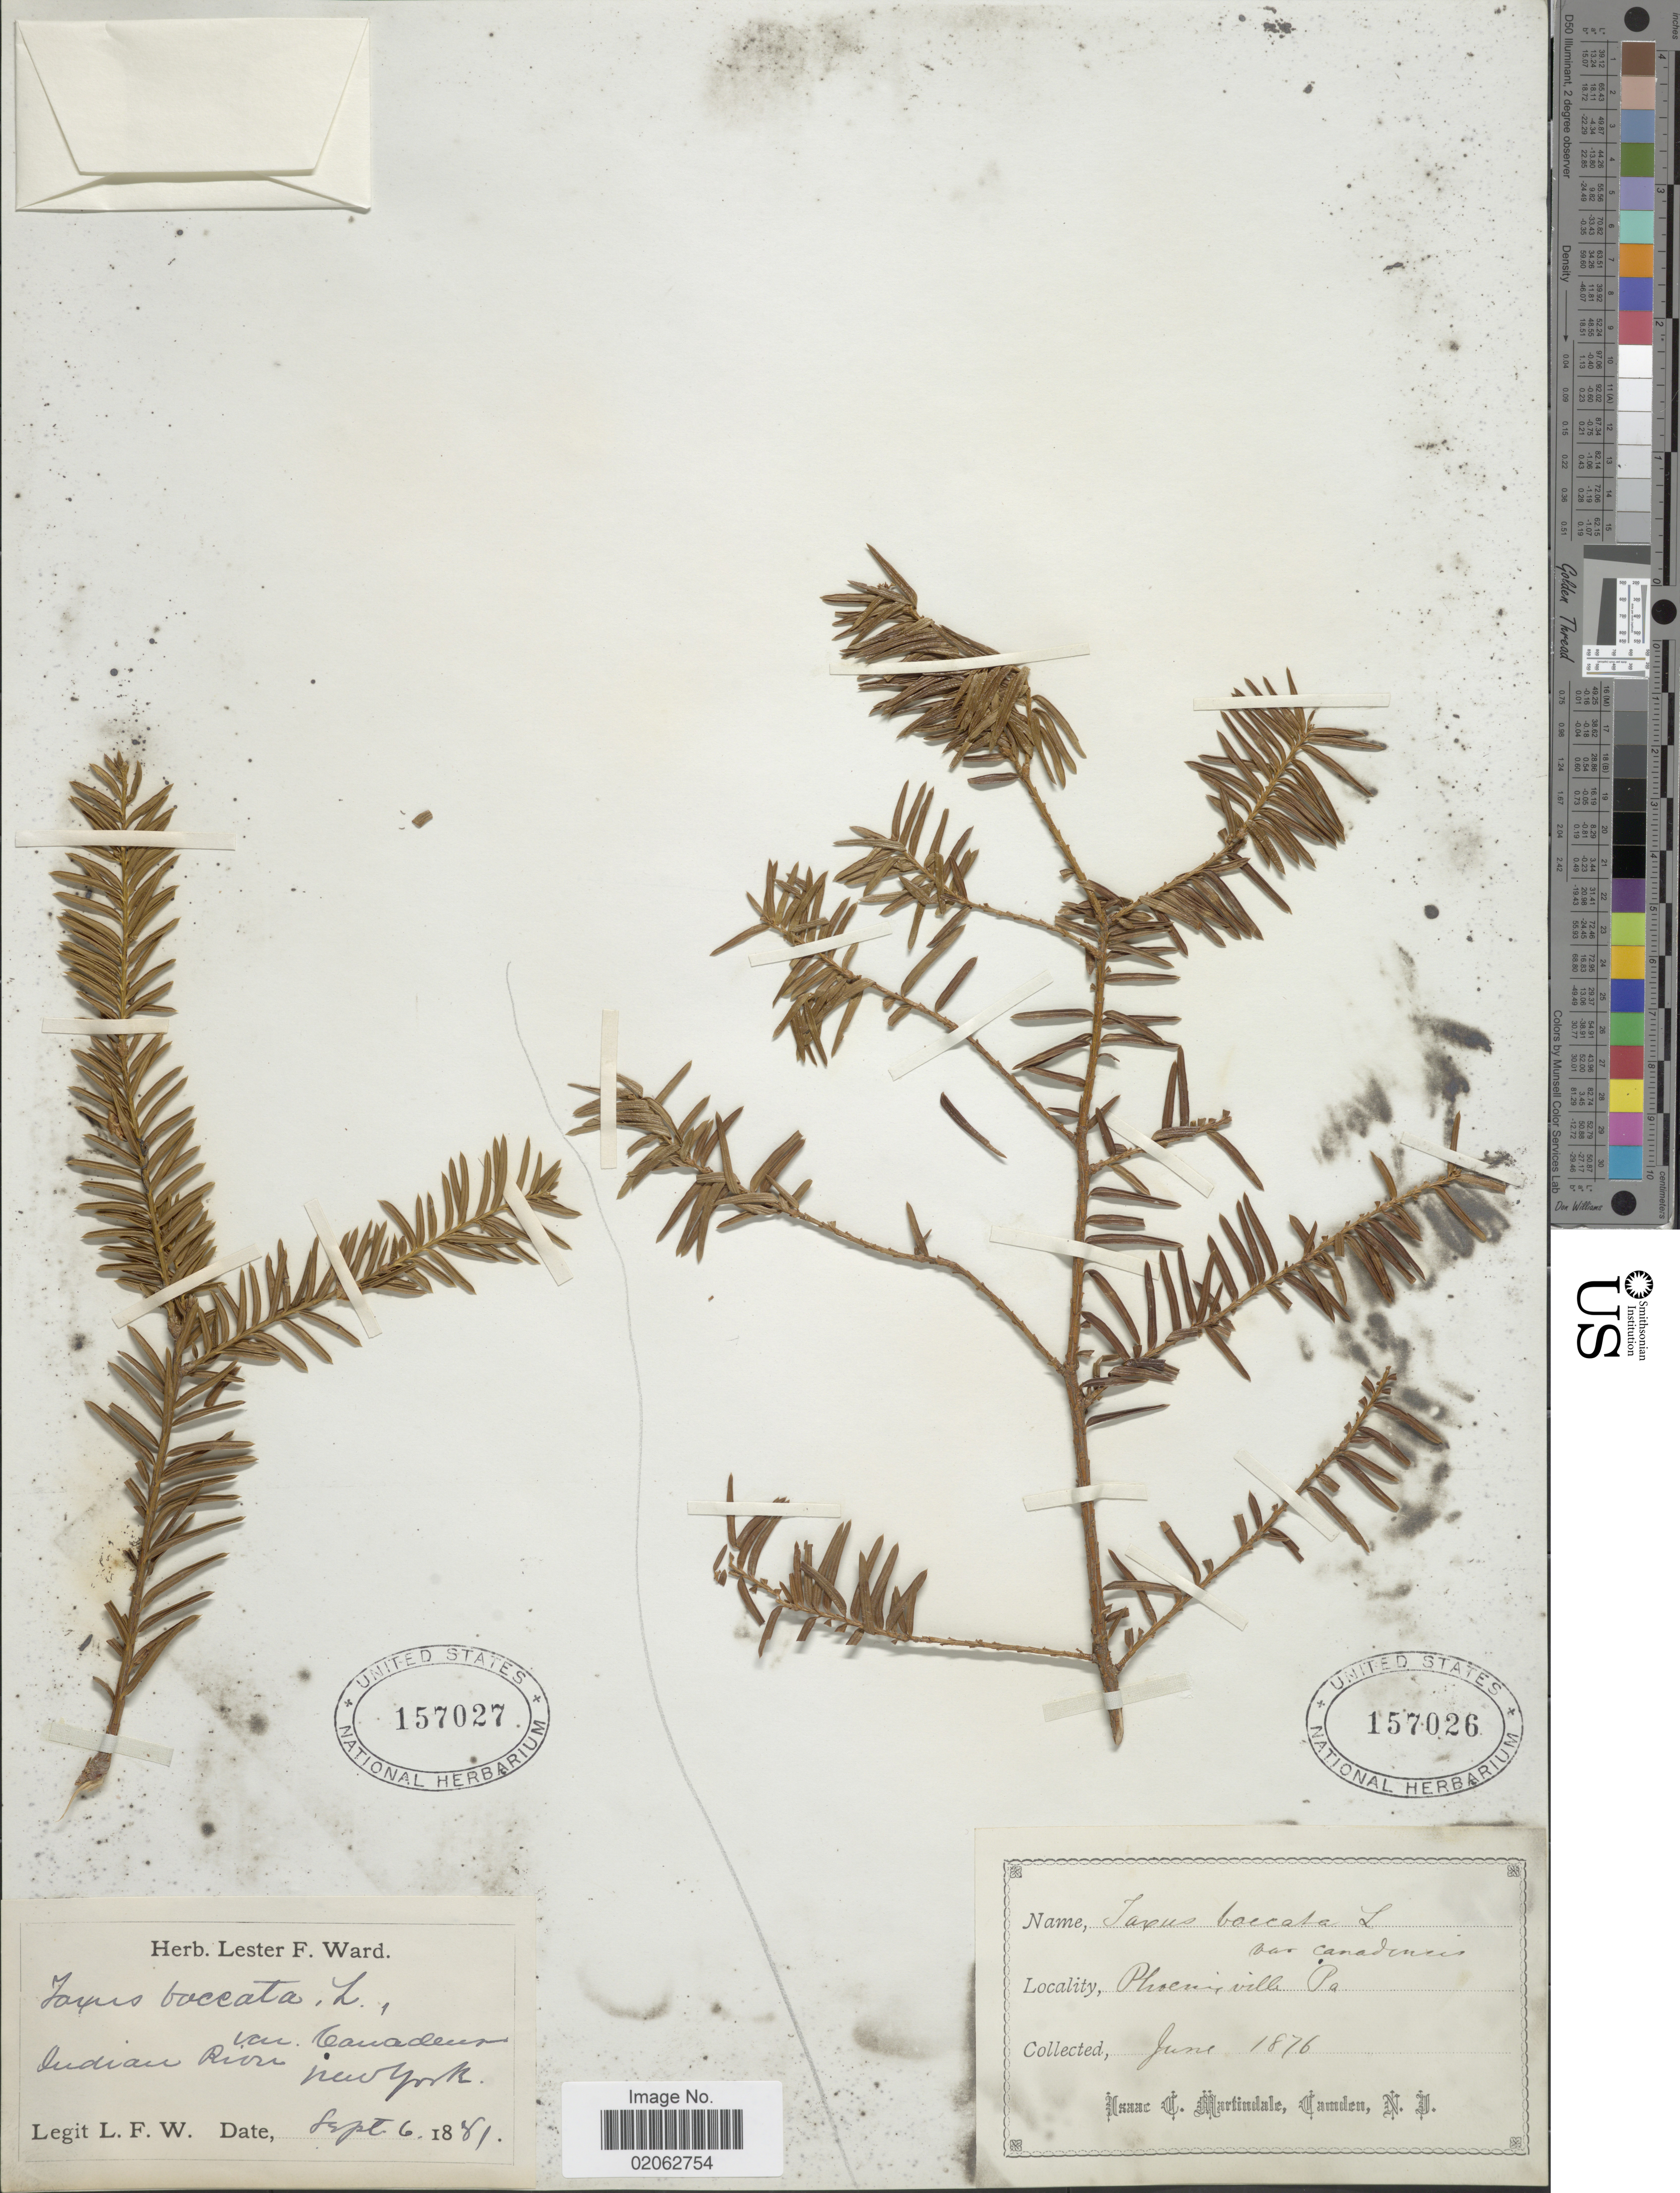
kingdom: Plantae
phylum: Tracheophyta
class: Pinopsida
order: Pinales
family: Taxaceae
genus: Taxus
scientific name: Taxus canadensis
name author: Marshall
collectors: I. C. Martindale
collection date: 1876-06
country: United States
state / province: Pennsylvania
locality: Phoenixville, Pa.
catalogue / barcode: US 157026-2